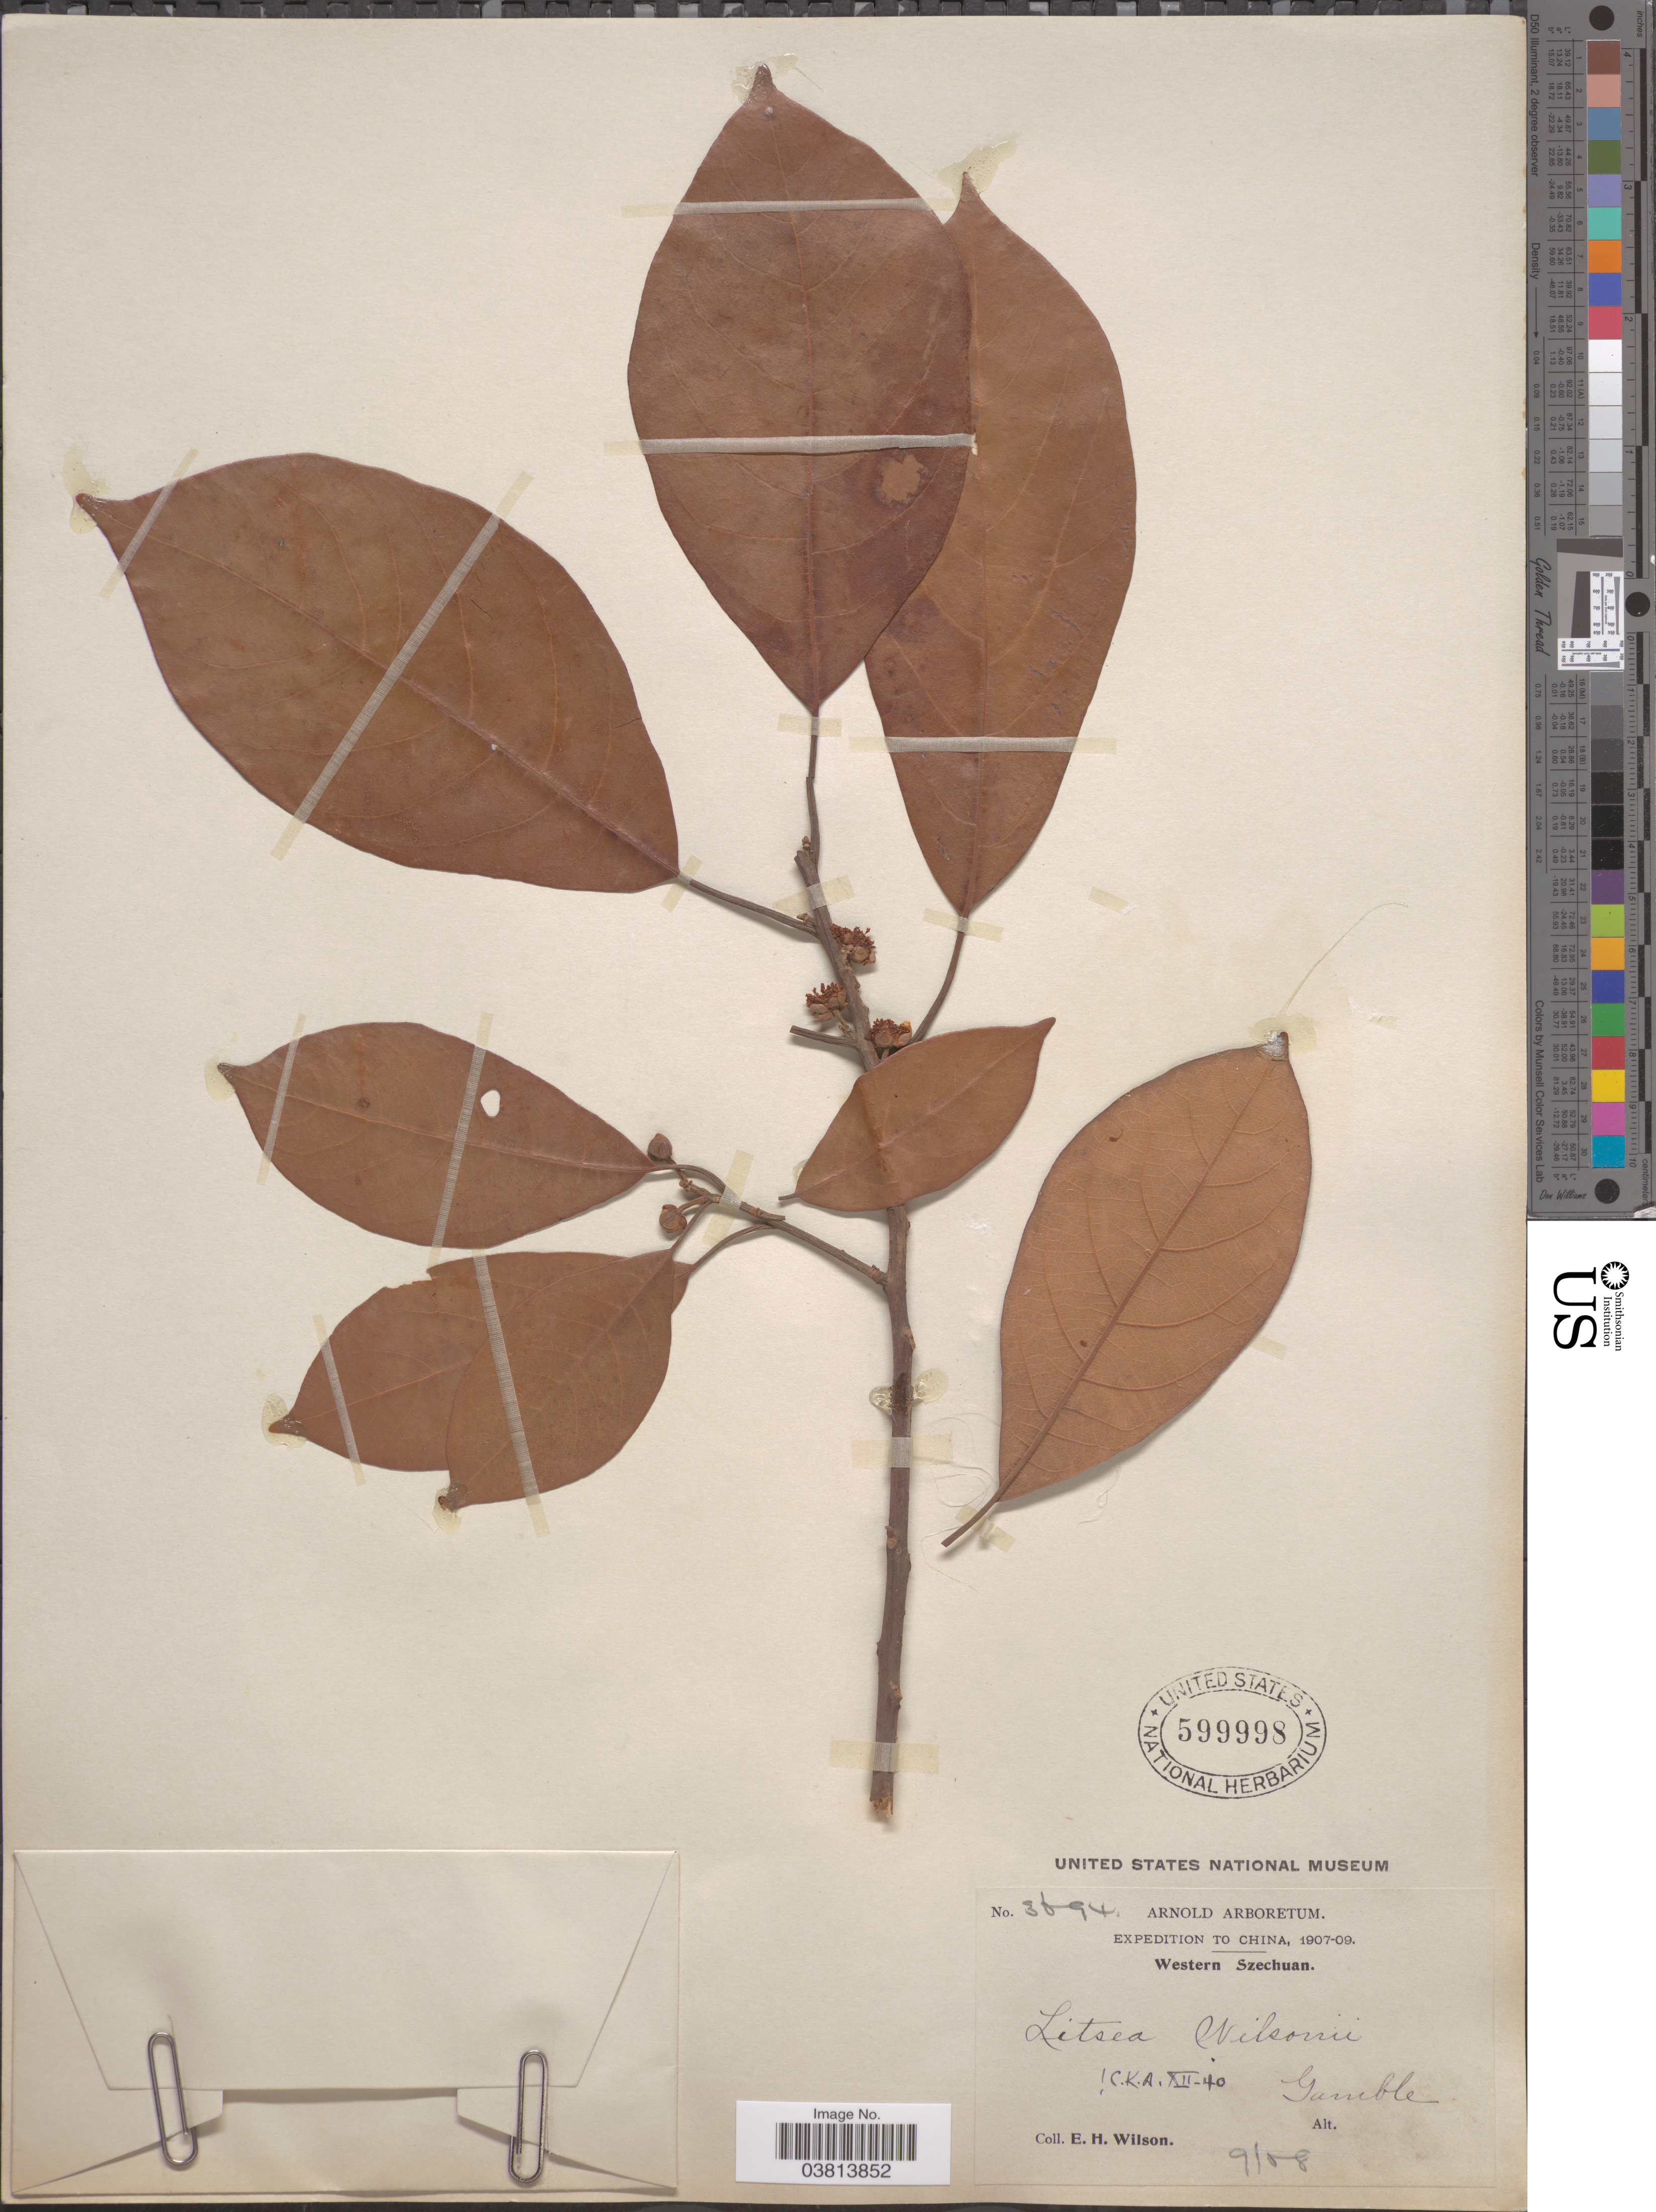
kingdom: Plantae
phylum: Tracheophyta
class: Magnoliopsida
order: Laurales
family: Lauraceae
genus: Litsea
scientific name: Litsea wilsonii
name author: Gamble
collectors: E. Wilson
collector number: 3694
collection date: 1908-09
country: China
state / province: Sichuan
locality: Western Szechuan.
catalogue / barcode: US 599998